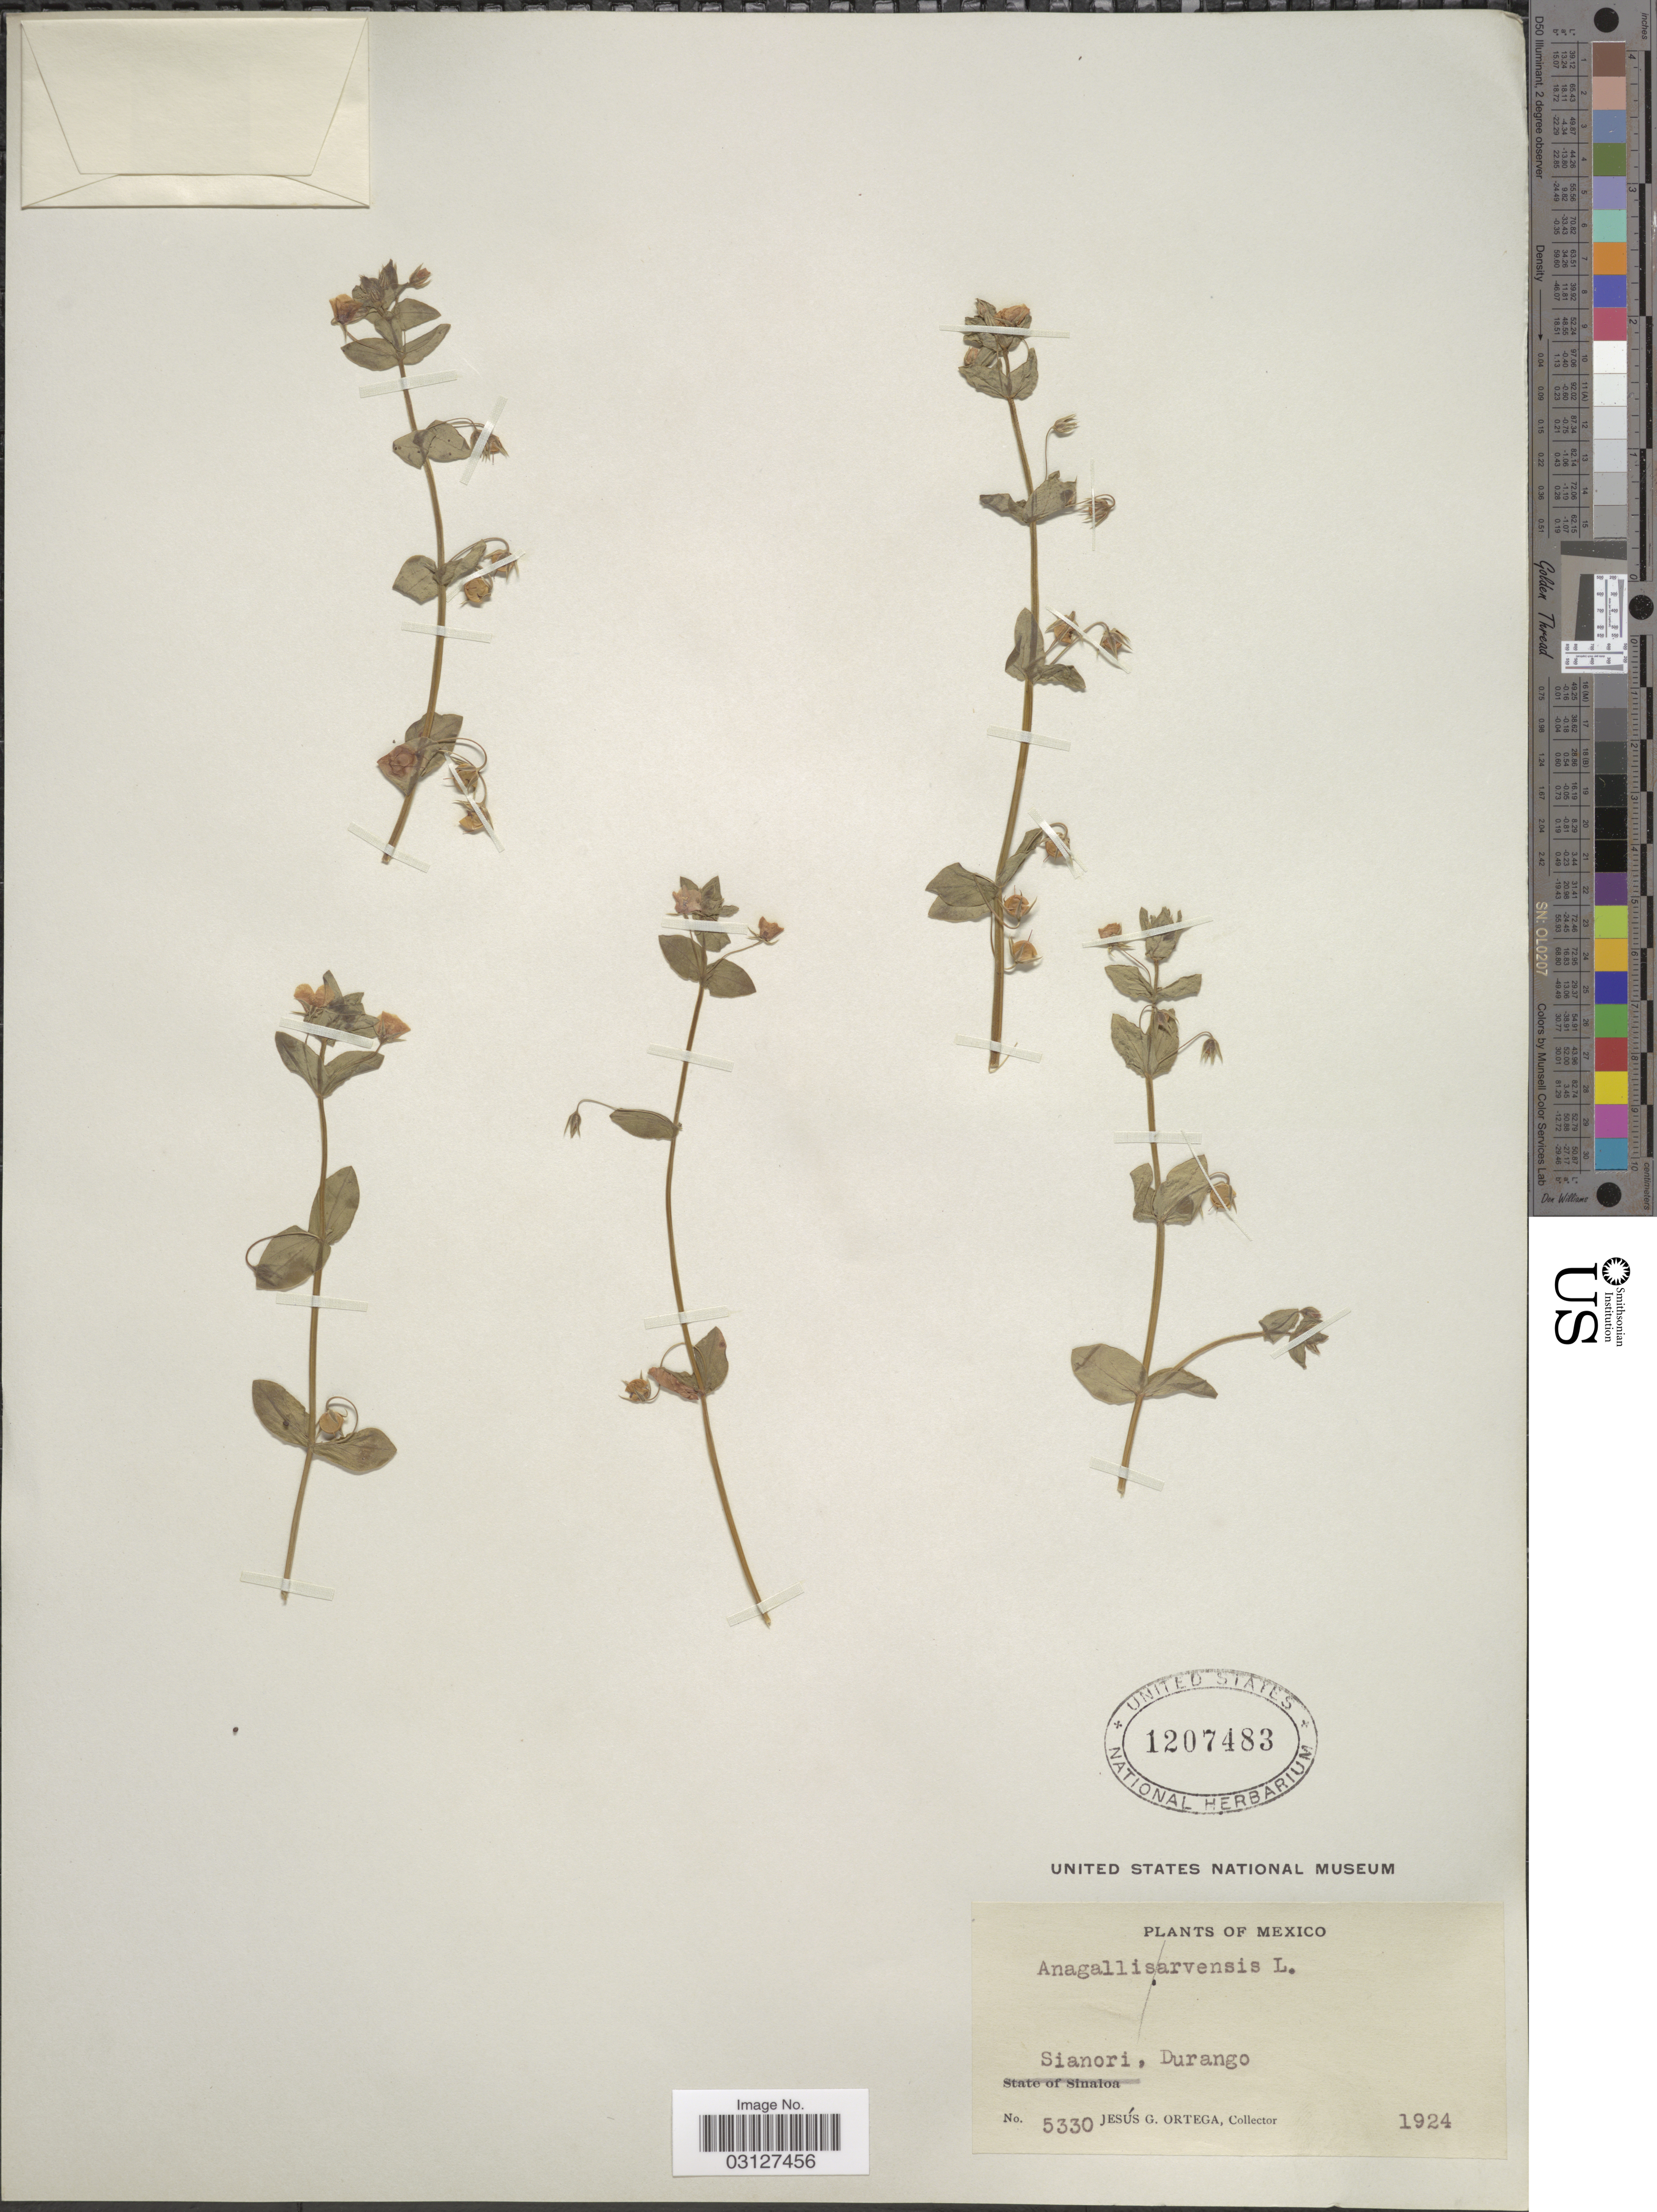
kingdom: Plantae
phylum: Tracheophyta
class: Magnoliopsida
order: Ericales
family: Primulaceae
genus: Anagallis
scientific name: Anagallis arvensis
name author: L.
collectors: J. Ortega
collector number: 5330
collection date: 1924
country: Mexico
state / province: Durango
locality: Sianori.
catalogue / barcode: US 1207483